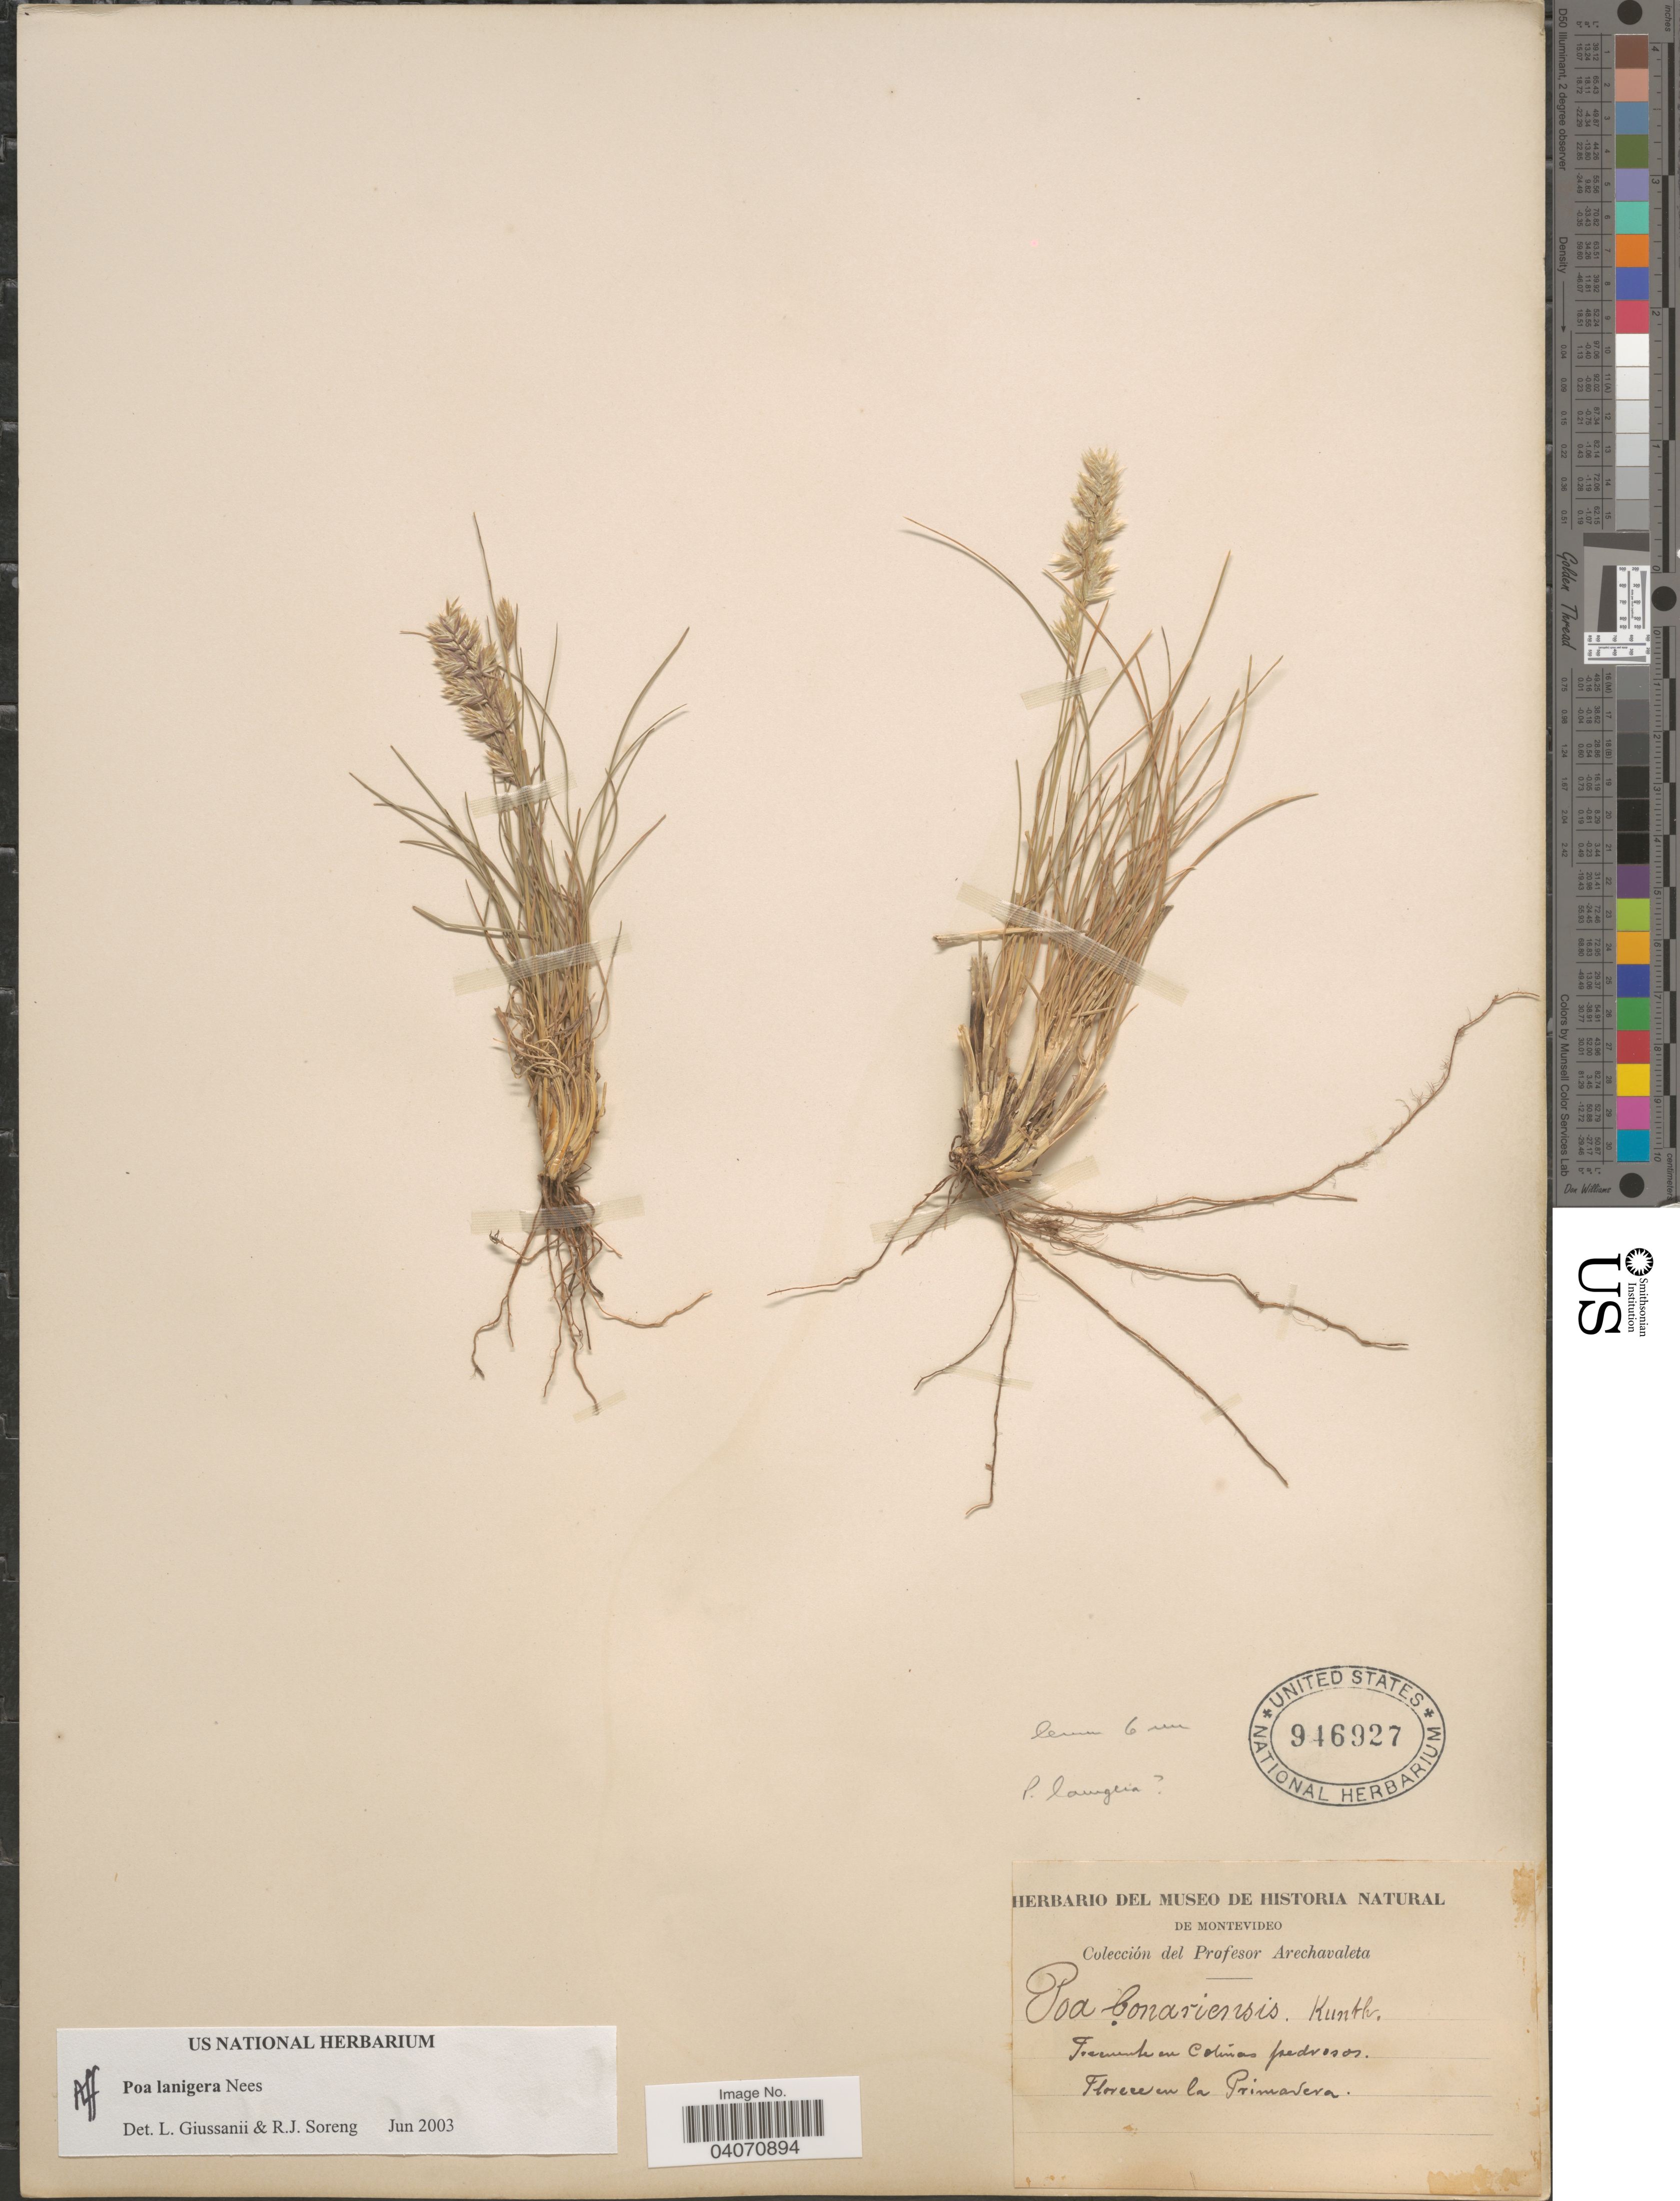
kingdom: Plantae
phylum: Tracheophyta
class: Liliopsida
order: Poales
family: Poaceae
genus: Poa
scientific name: Poa lanigera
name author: Nees in Mart.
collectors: Arechavaleta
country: Uruguay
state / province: Montevideo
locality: Frecuente en colinas pedrosas. Florece en la Primavera.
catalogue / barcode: US 946927